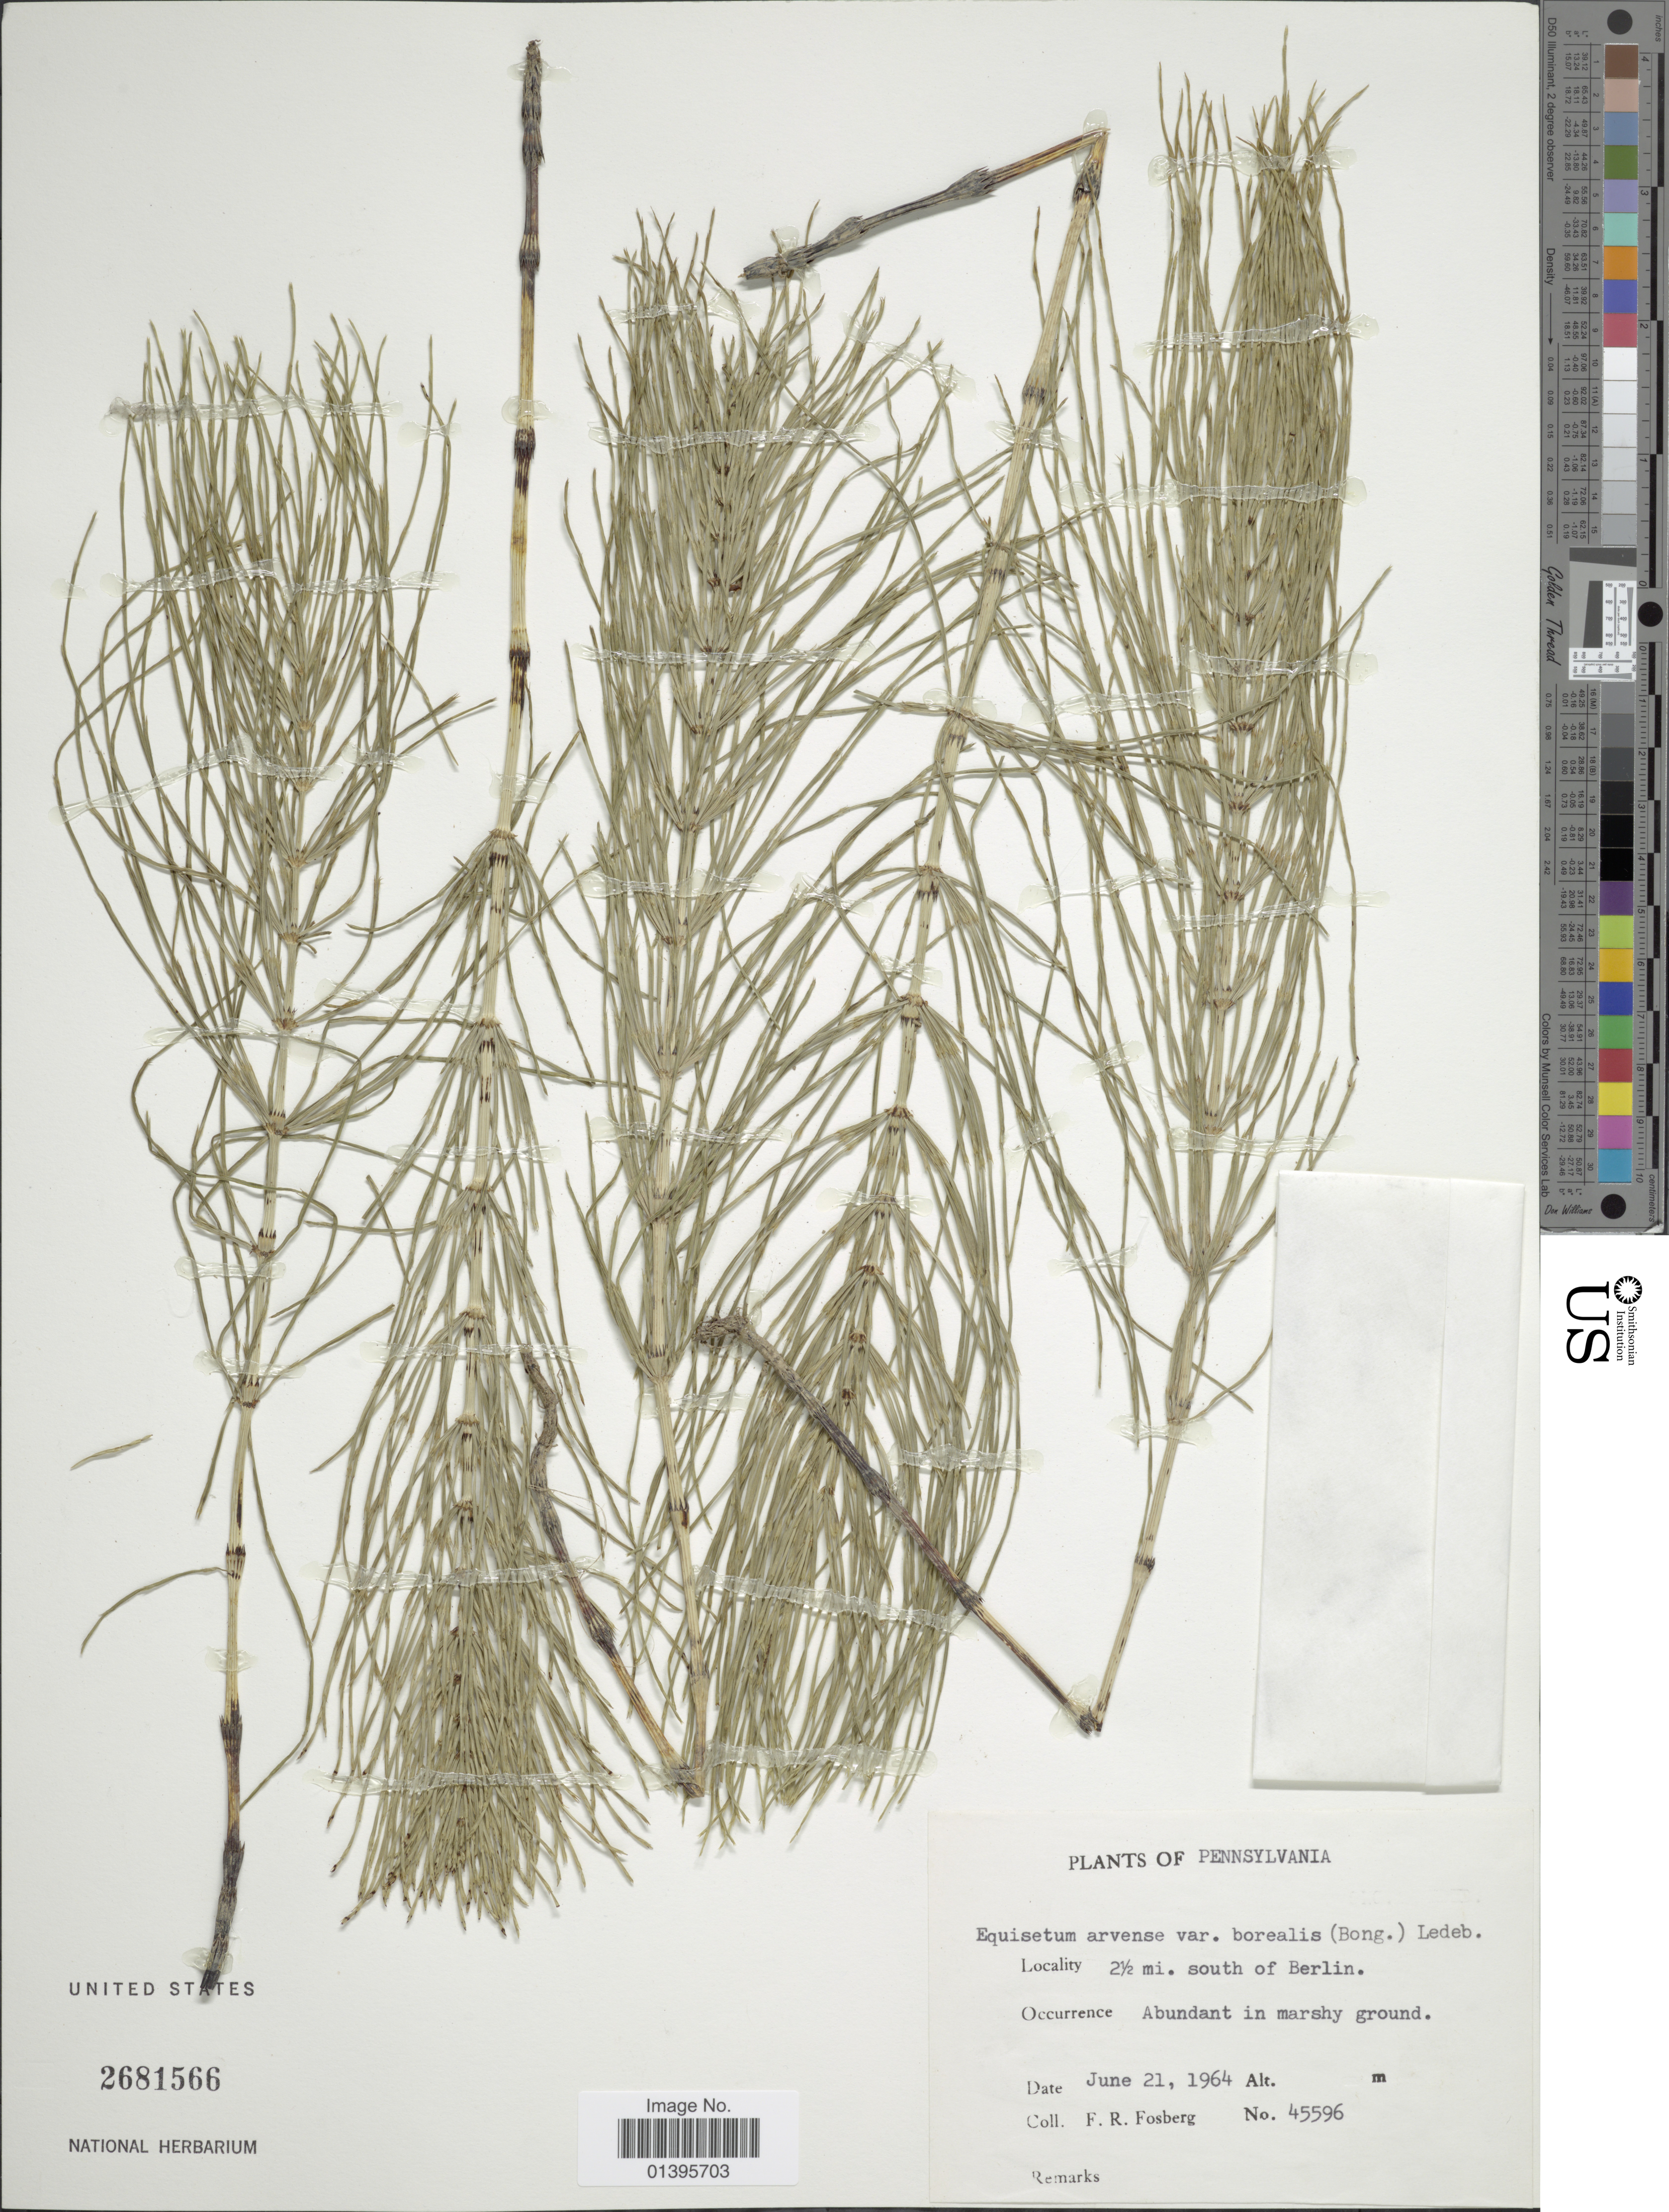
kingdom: Plantae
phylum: Tracheophyta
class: Polypodiopsida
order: Equisetales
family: Equisetaceae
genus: Equisetum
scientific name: Equisetum arvense var. boreale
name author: (Bong.) Rupr.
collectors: F. R. Fosberg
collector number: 45596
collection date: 1964-06-21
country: United States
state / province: Pennsylvania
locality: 2½ mi. south of Berlin.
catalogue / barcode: US 2681566